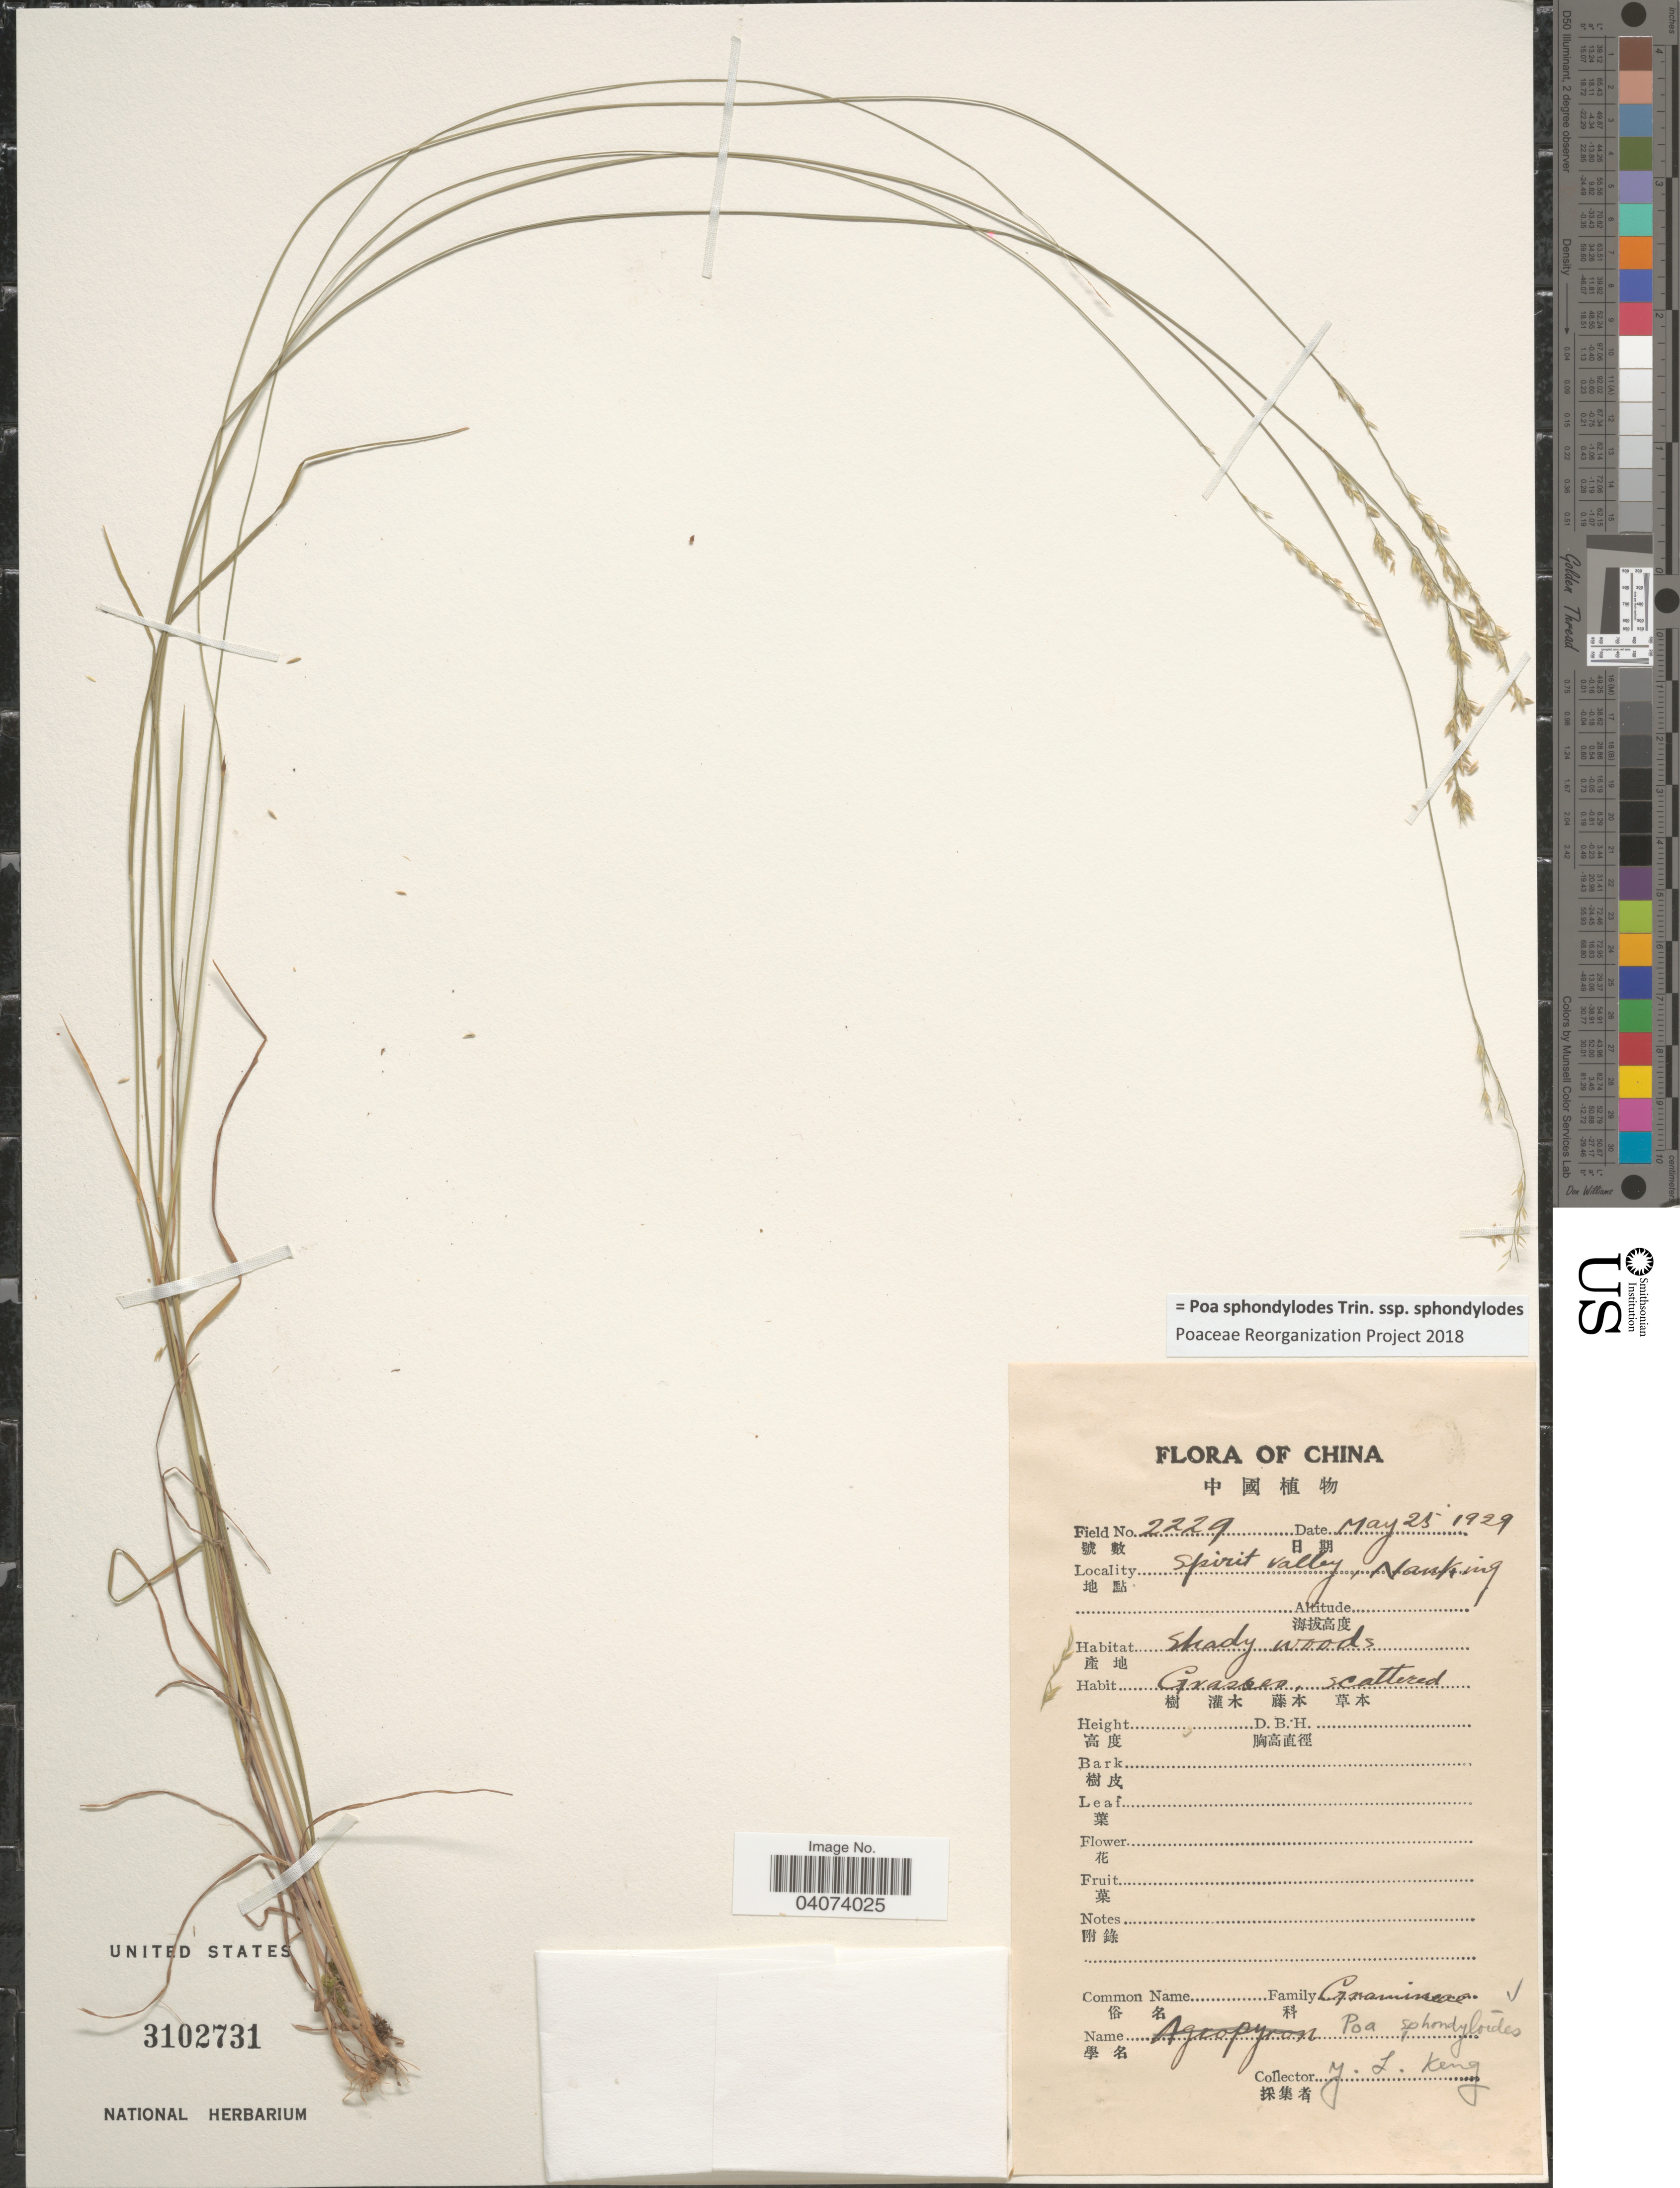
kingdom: Plantae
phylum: Tracheophyta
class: Liliopsida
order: Poales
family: Poaceae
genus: Poa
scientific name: Poa sphondylodes subsp. sphondylodes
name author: Trin.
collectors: Y. L. Keng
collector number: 2229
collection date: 1929-05-25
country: China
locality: Spirit Valley, Nanking.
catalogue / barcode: US 3102731